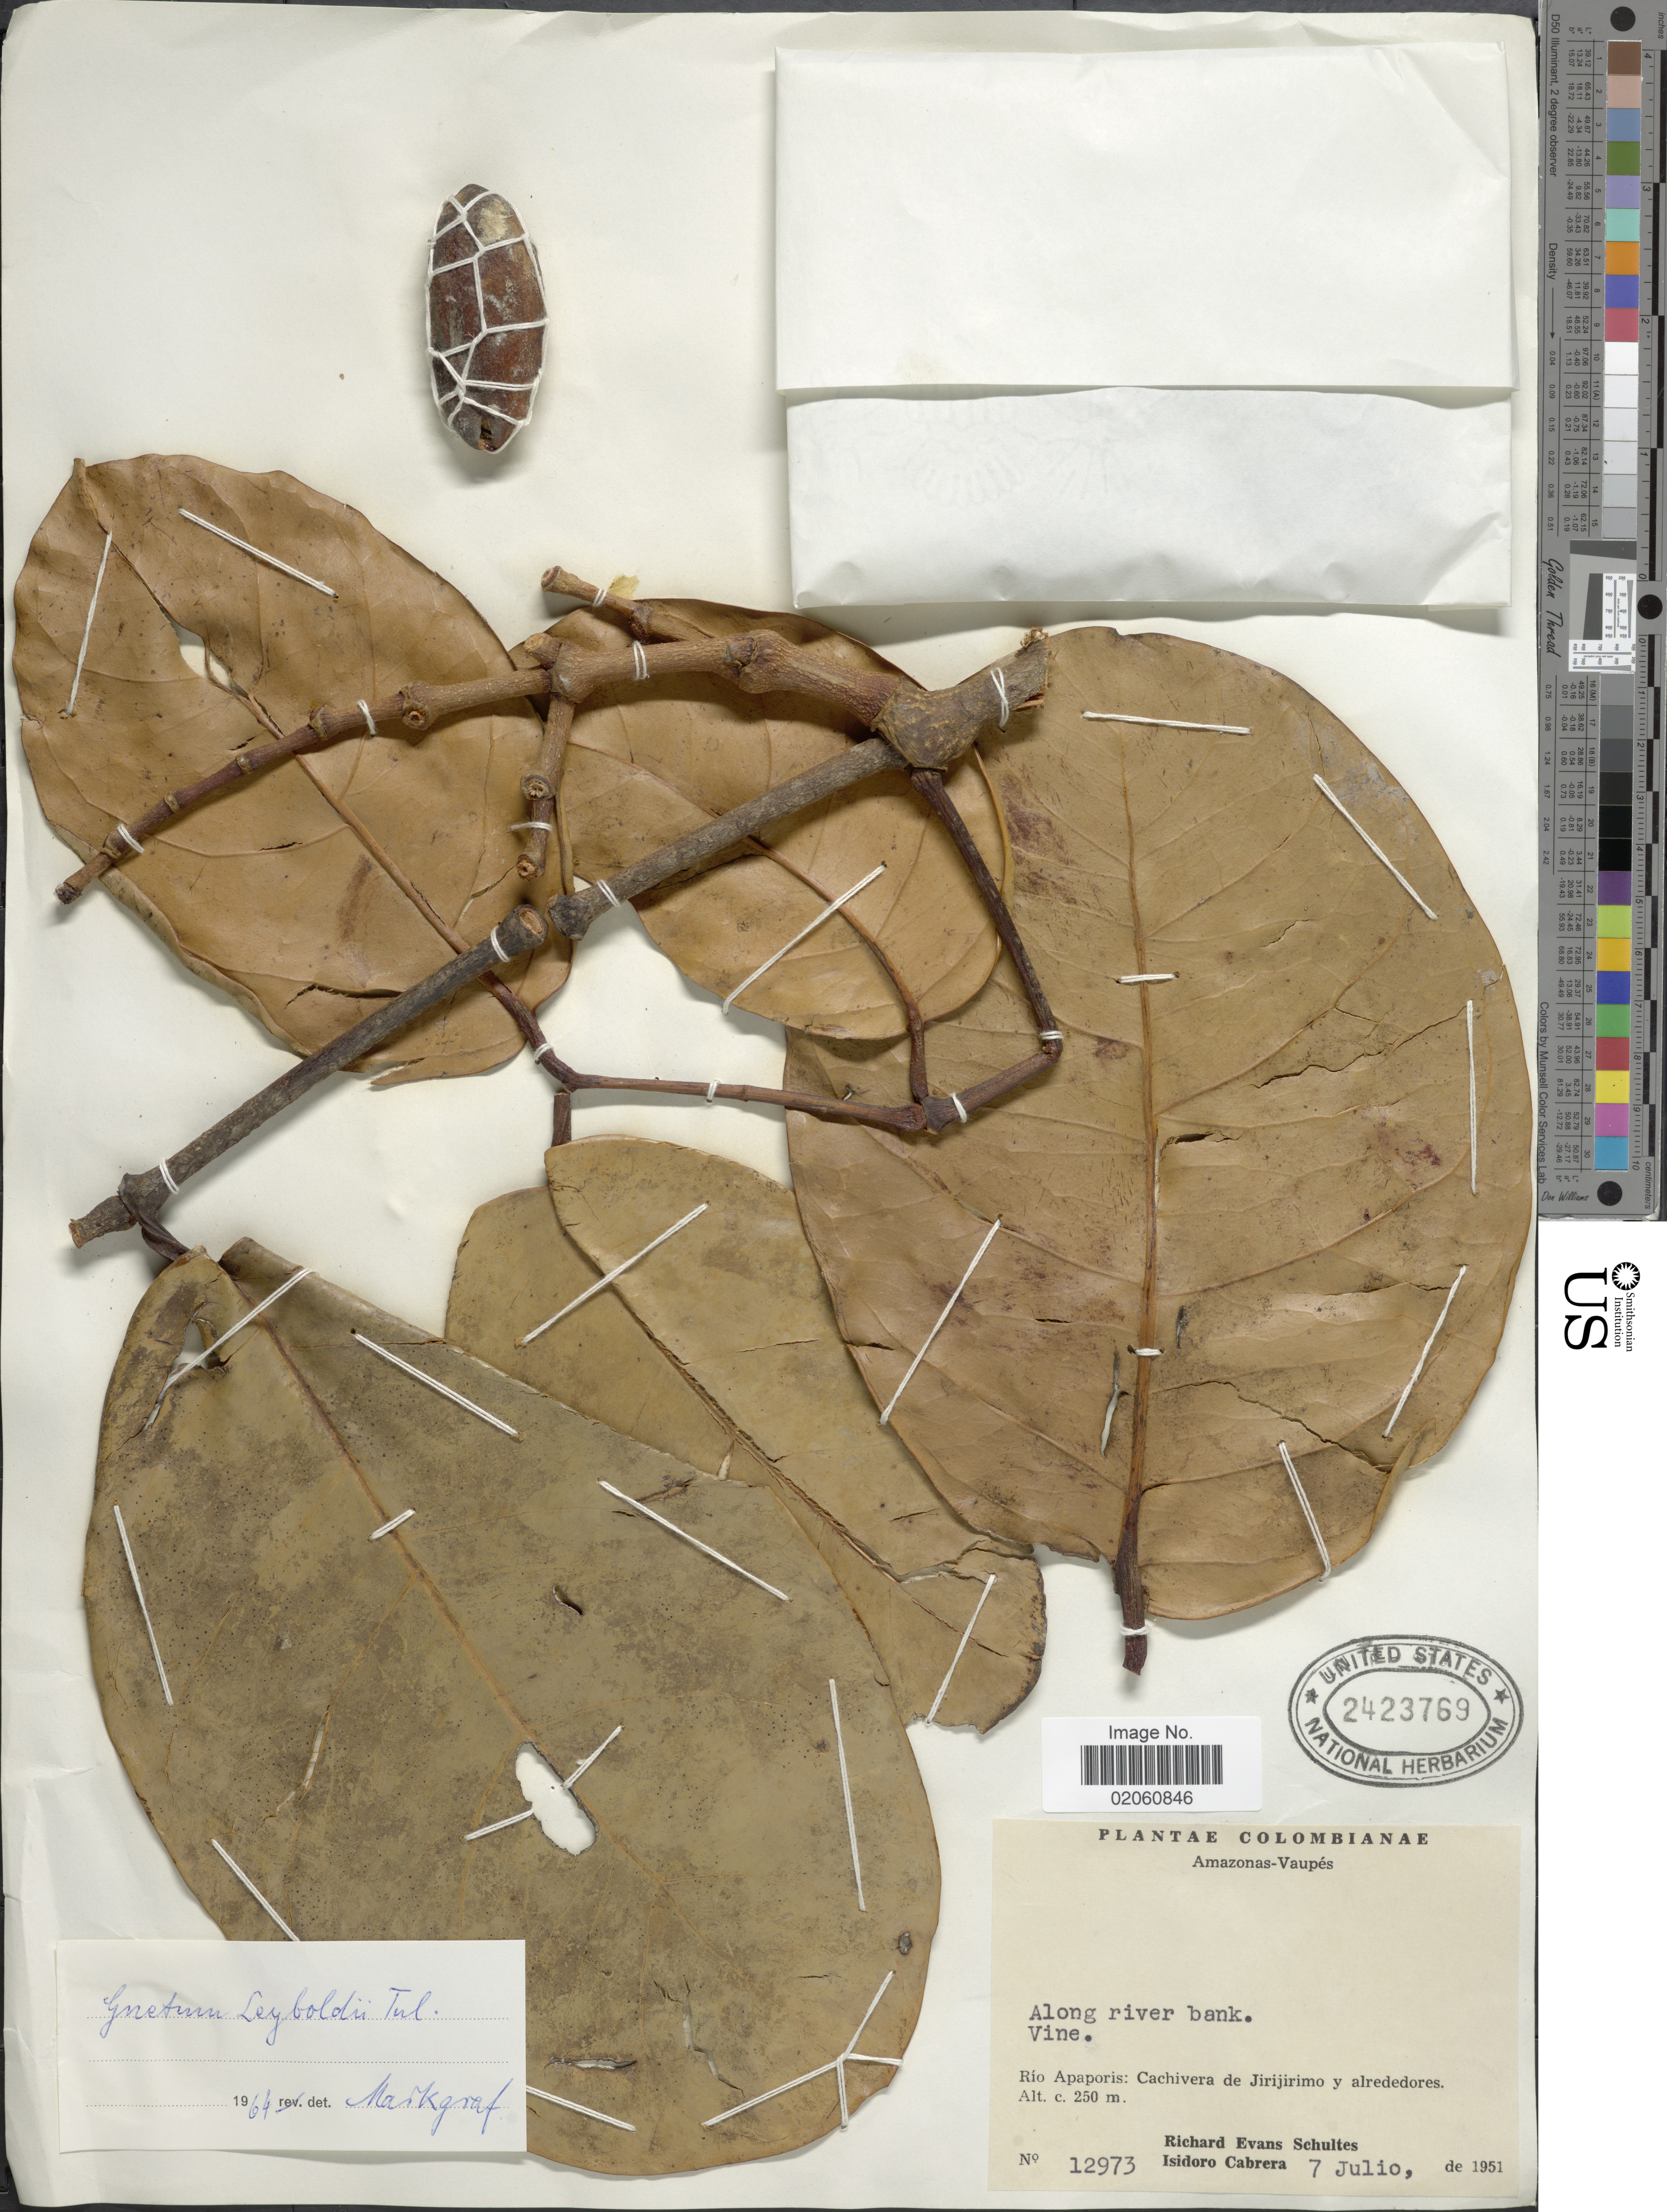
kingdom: Plantae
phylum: Tracheophyta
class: Gnetopsida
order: Gnetales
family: Gnetaceae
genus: Gnetum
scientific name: Gnetum leyboldii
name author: Tul.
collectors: R. E. Schultes & I. Cabrera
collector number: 12973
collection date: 1951-07-07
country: Colombia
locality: Amazonas- Vaupes, Río Apaporis: Cachivera de Jirijirimo y alrededores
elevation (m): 250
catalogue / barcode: US 2423769